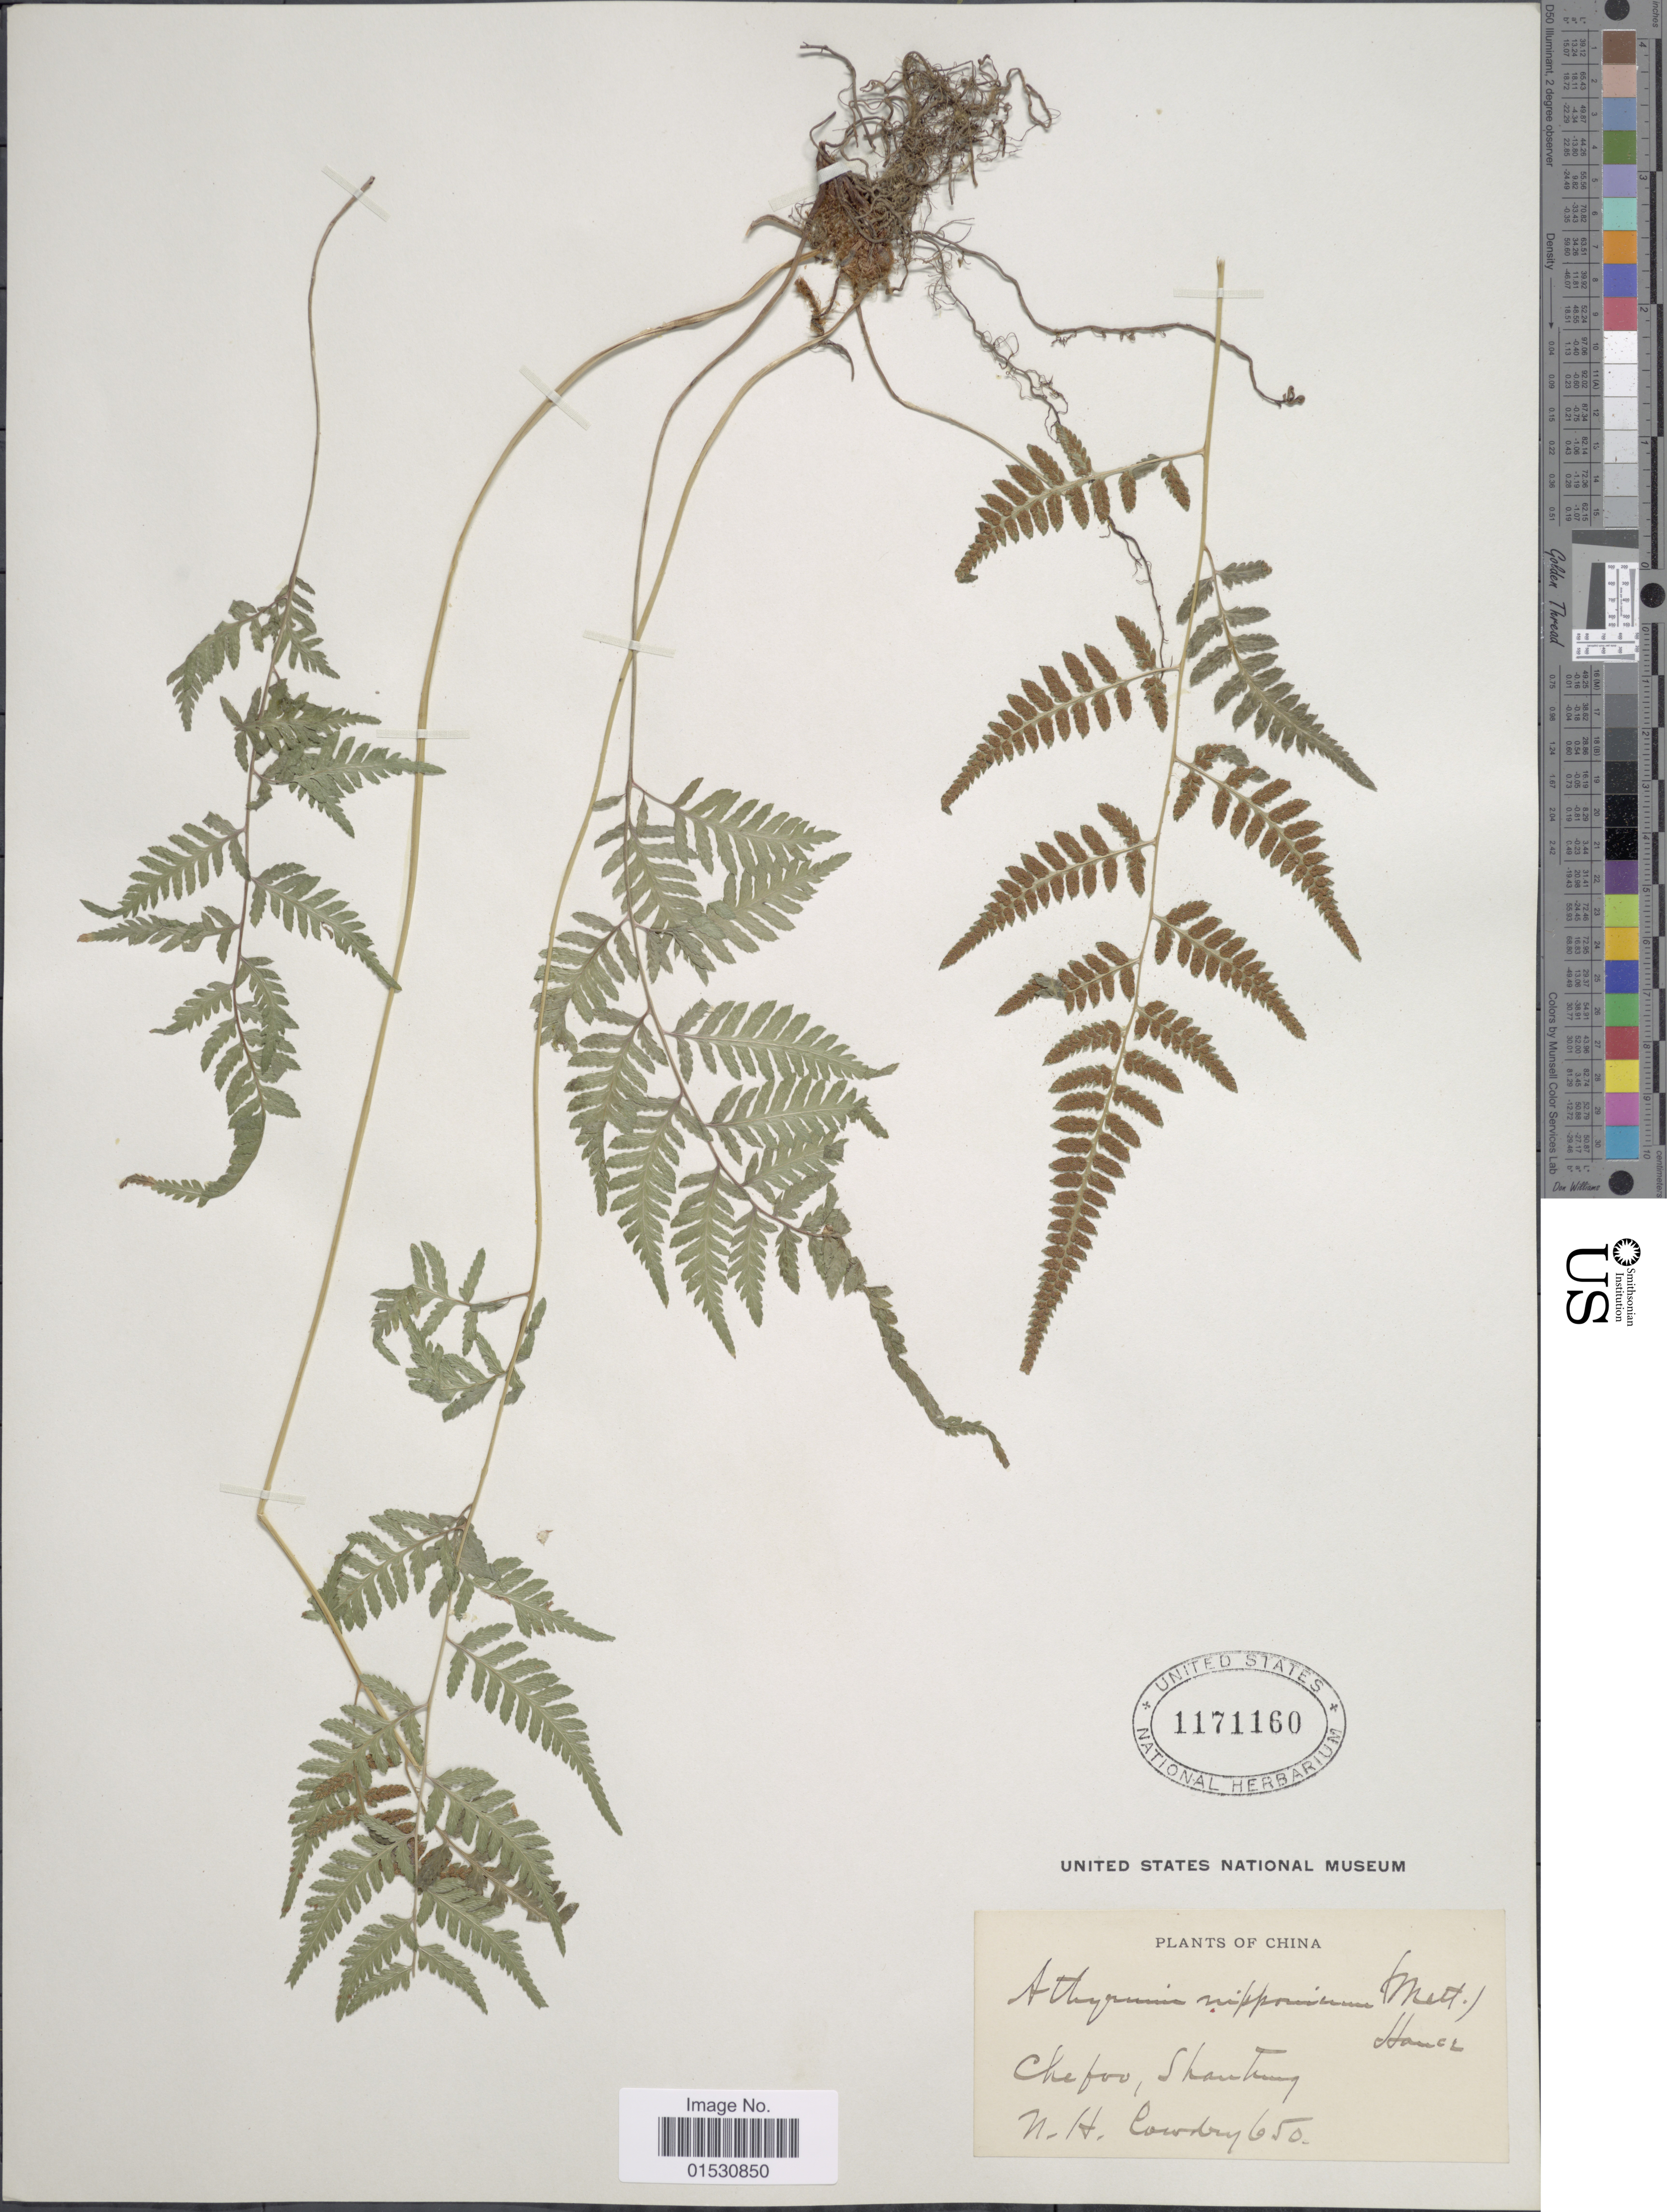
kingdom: Plantae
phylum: Tracheophyta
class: Polypodiopsida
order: Polypodiales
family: Athyriaceae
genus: Athyrium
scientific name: Athyrium nipponicum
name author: (Mett.) Hance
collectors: N. H. Cowdry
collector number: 650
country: China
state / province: Shandong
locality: Chefoo, Shantung.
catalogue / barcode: US 1171160